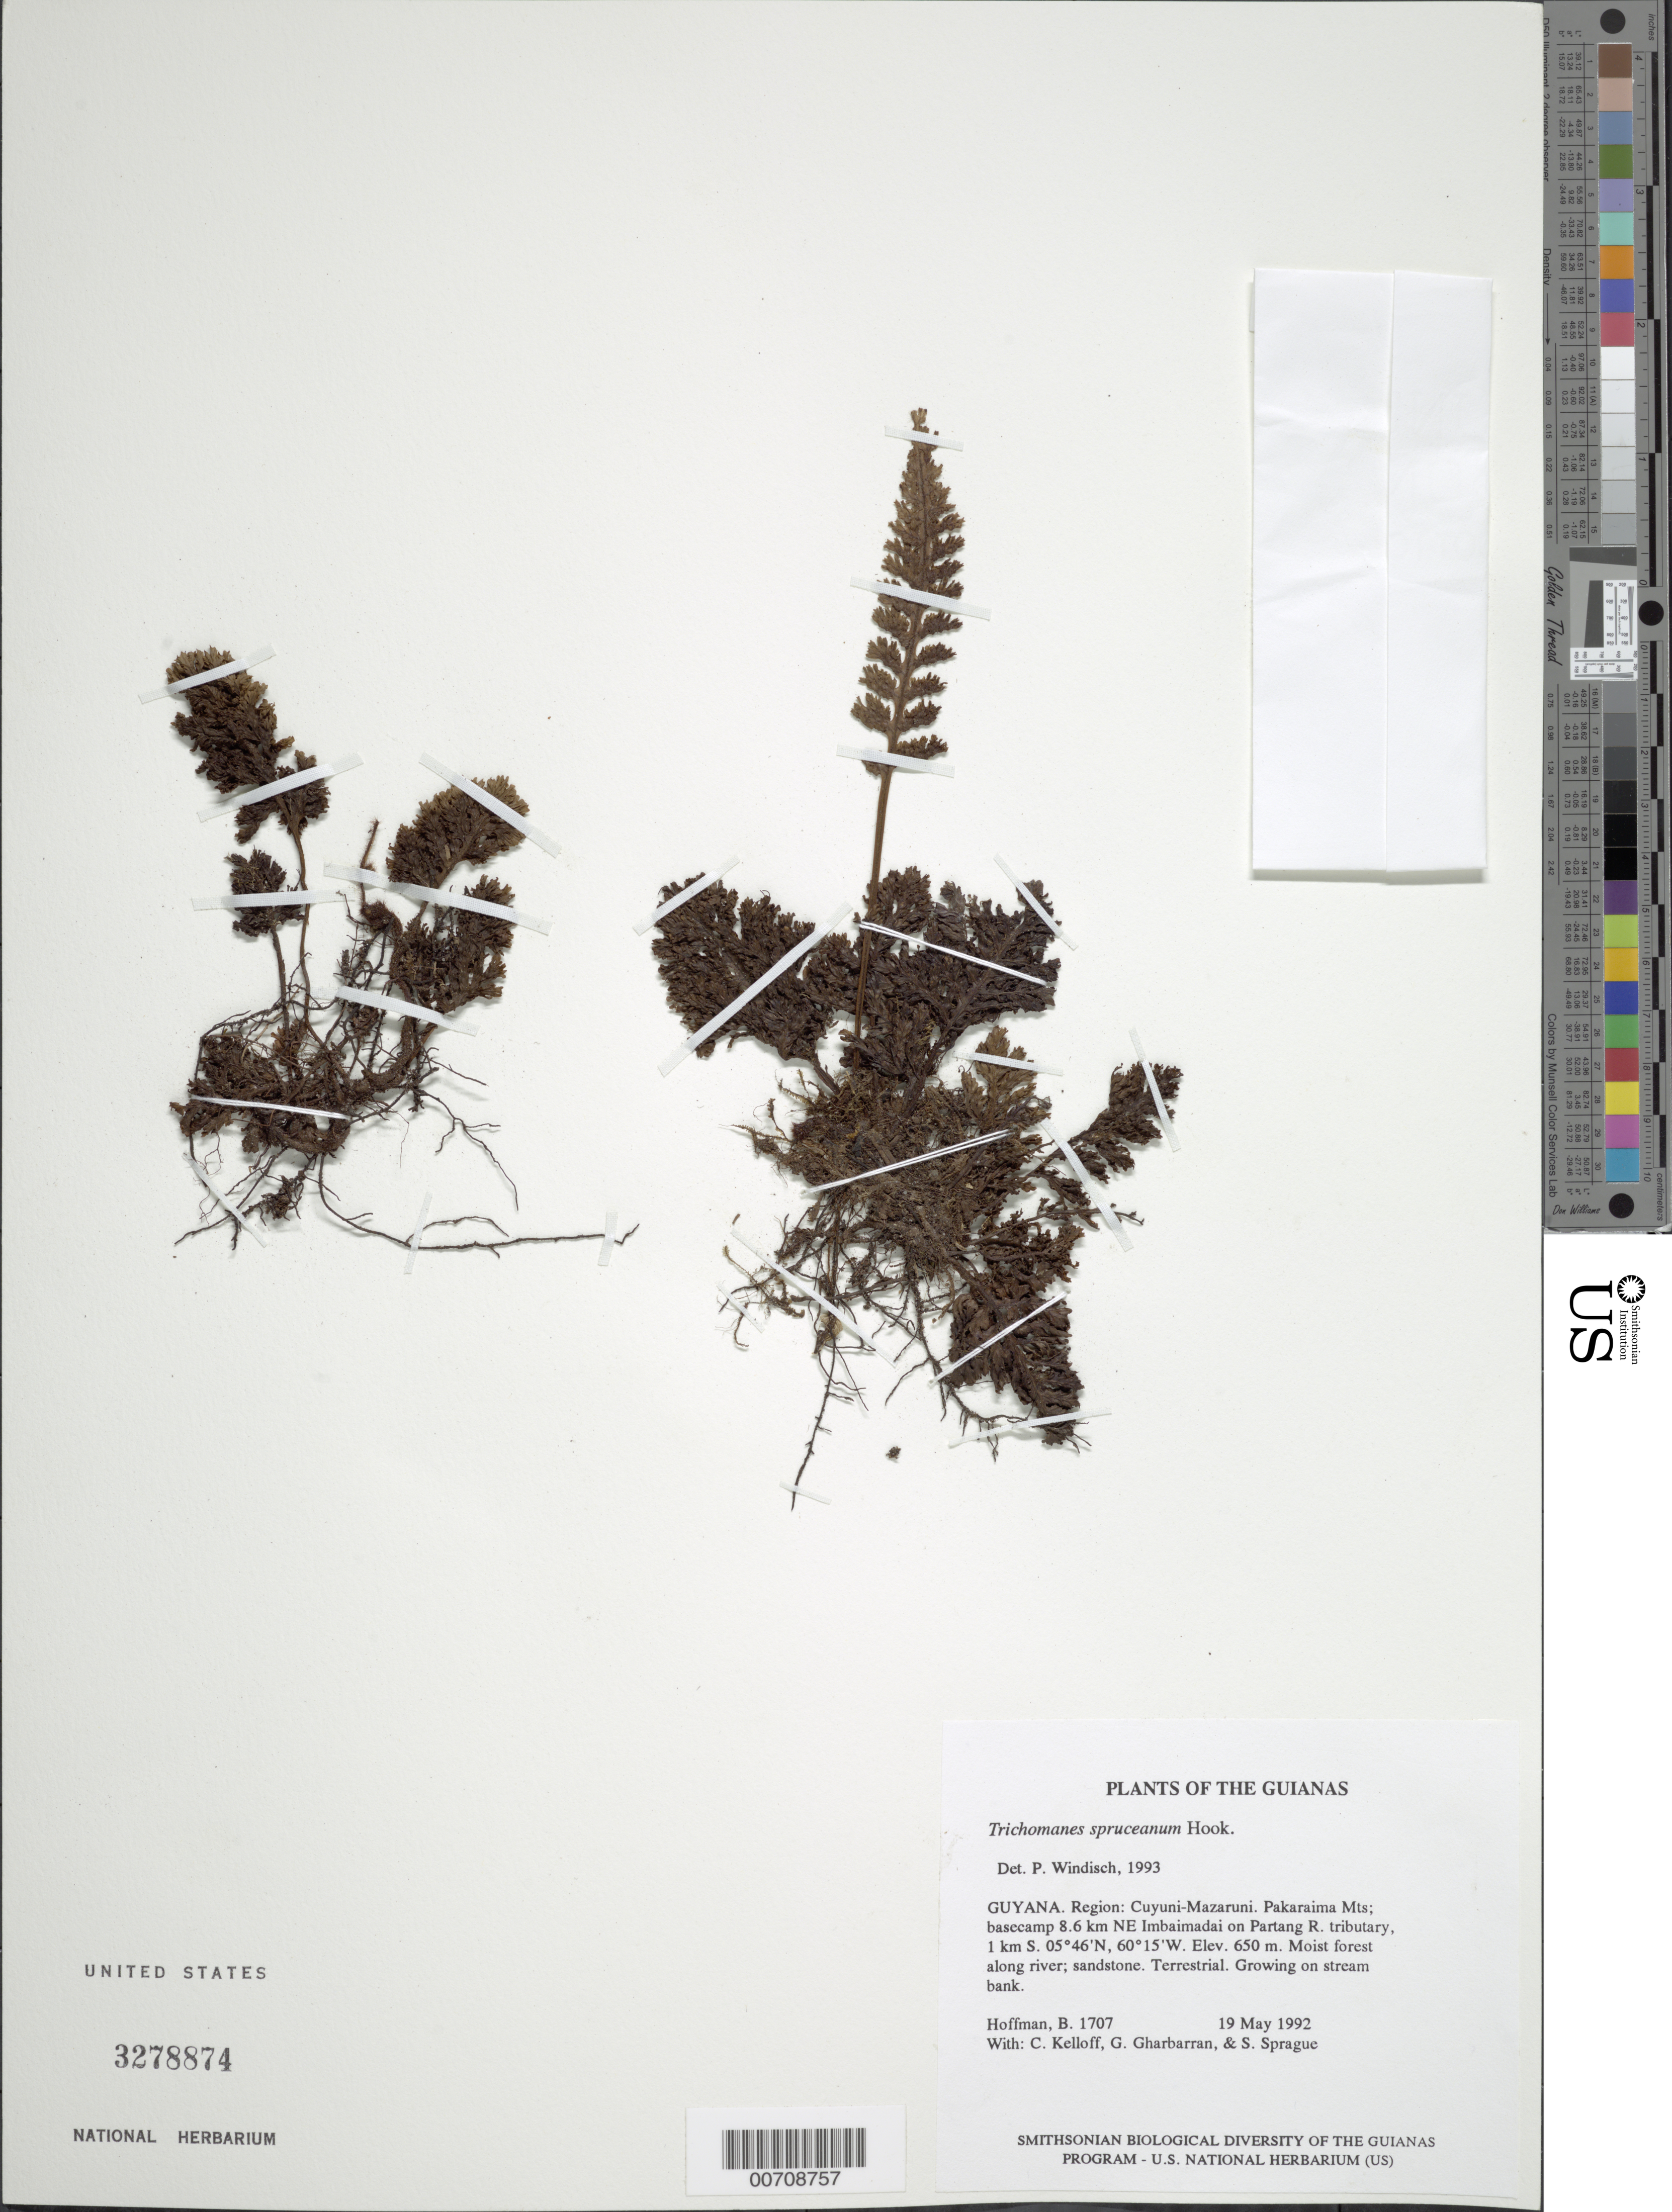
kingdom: Plantae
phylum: Tracheophyta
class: Polypodiopsida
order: Hymenophyllales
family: Hymenophyllaceae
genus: Trichomanes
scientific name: Trichomanes spruceanum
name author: Hook.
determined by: Windisch, Paulo Guenter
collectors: B. Hoffman, C. L. Kelloff, G. Gharbarran & S. Sprague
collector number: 1707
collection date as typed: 19 May 1992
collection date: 1992-05-19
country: Guyana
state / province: Cuyuni-Mazaruni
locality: Pakaraima Mts; basecamp 8.6 km NE Imbaimadai on Partang River tributary, 1 km S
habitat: Moist forest along river; sandstone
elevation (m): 650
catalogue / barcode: US 3278874